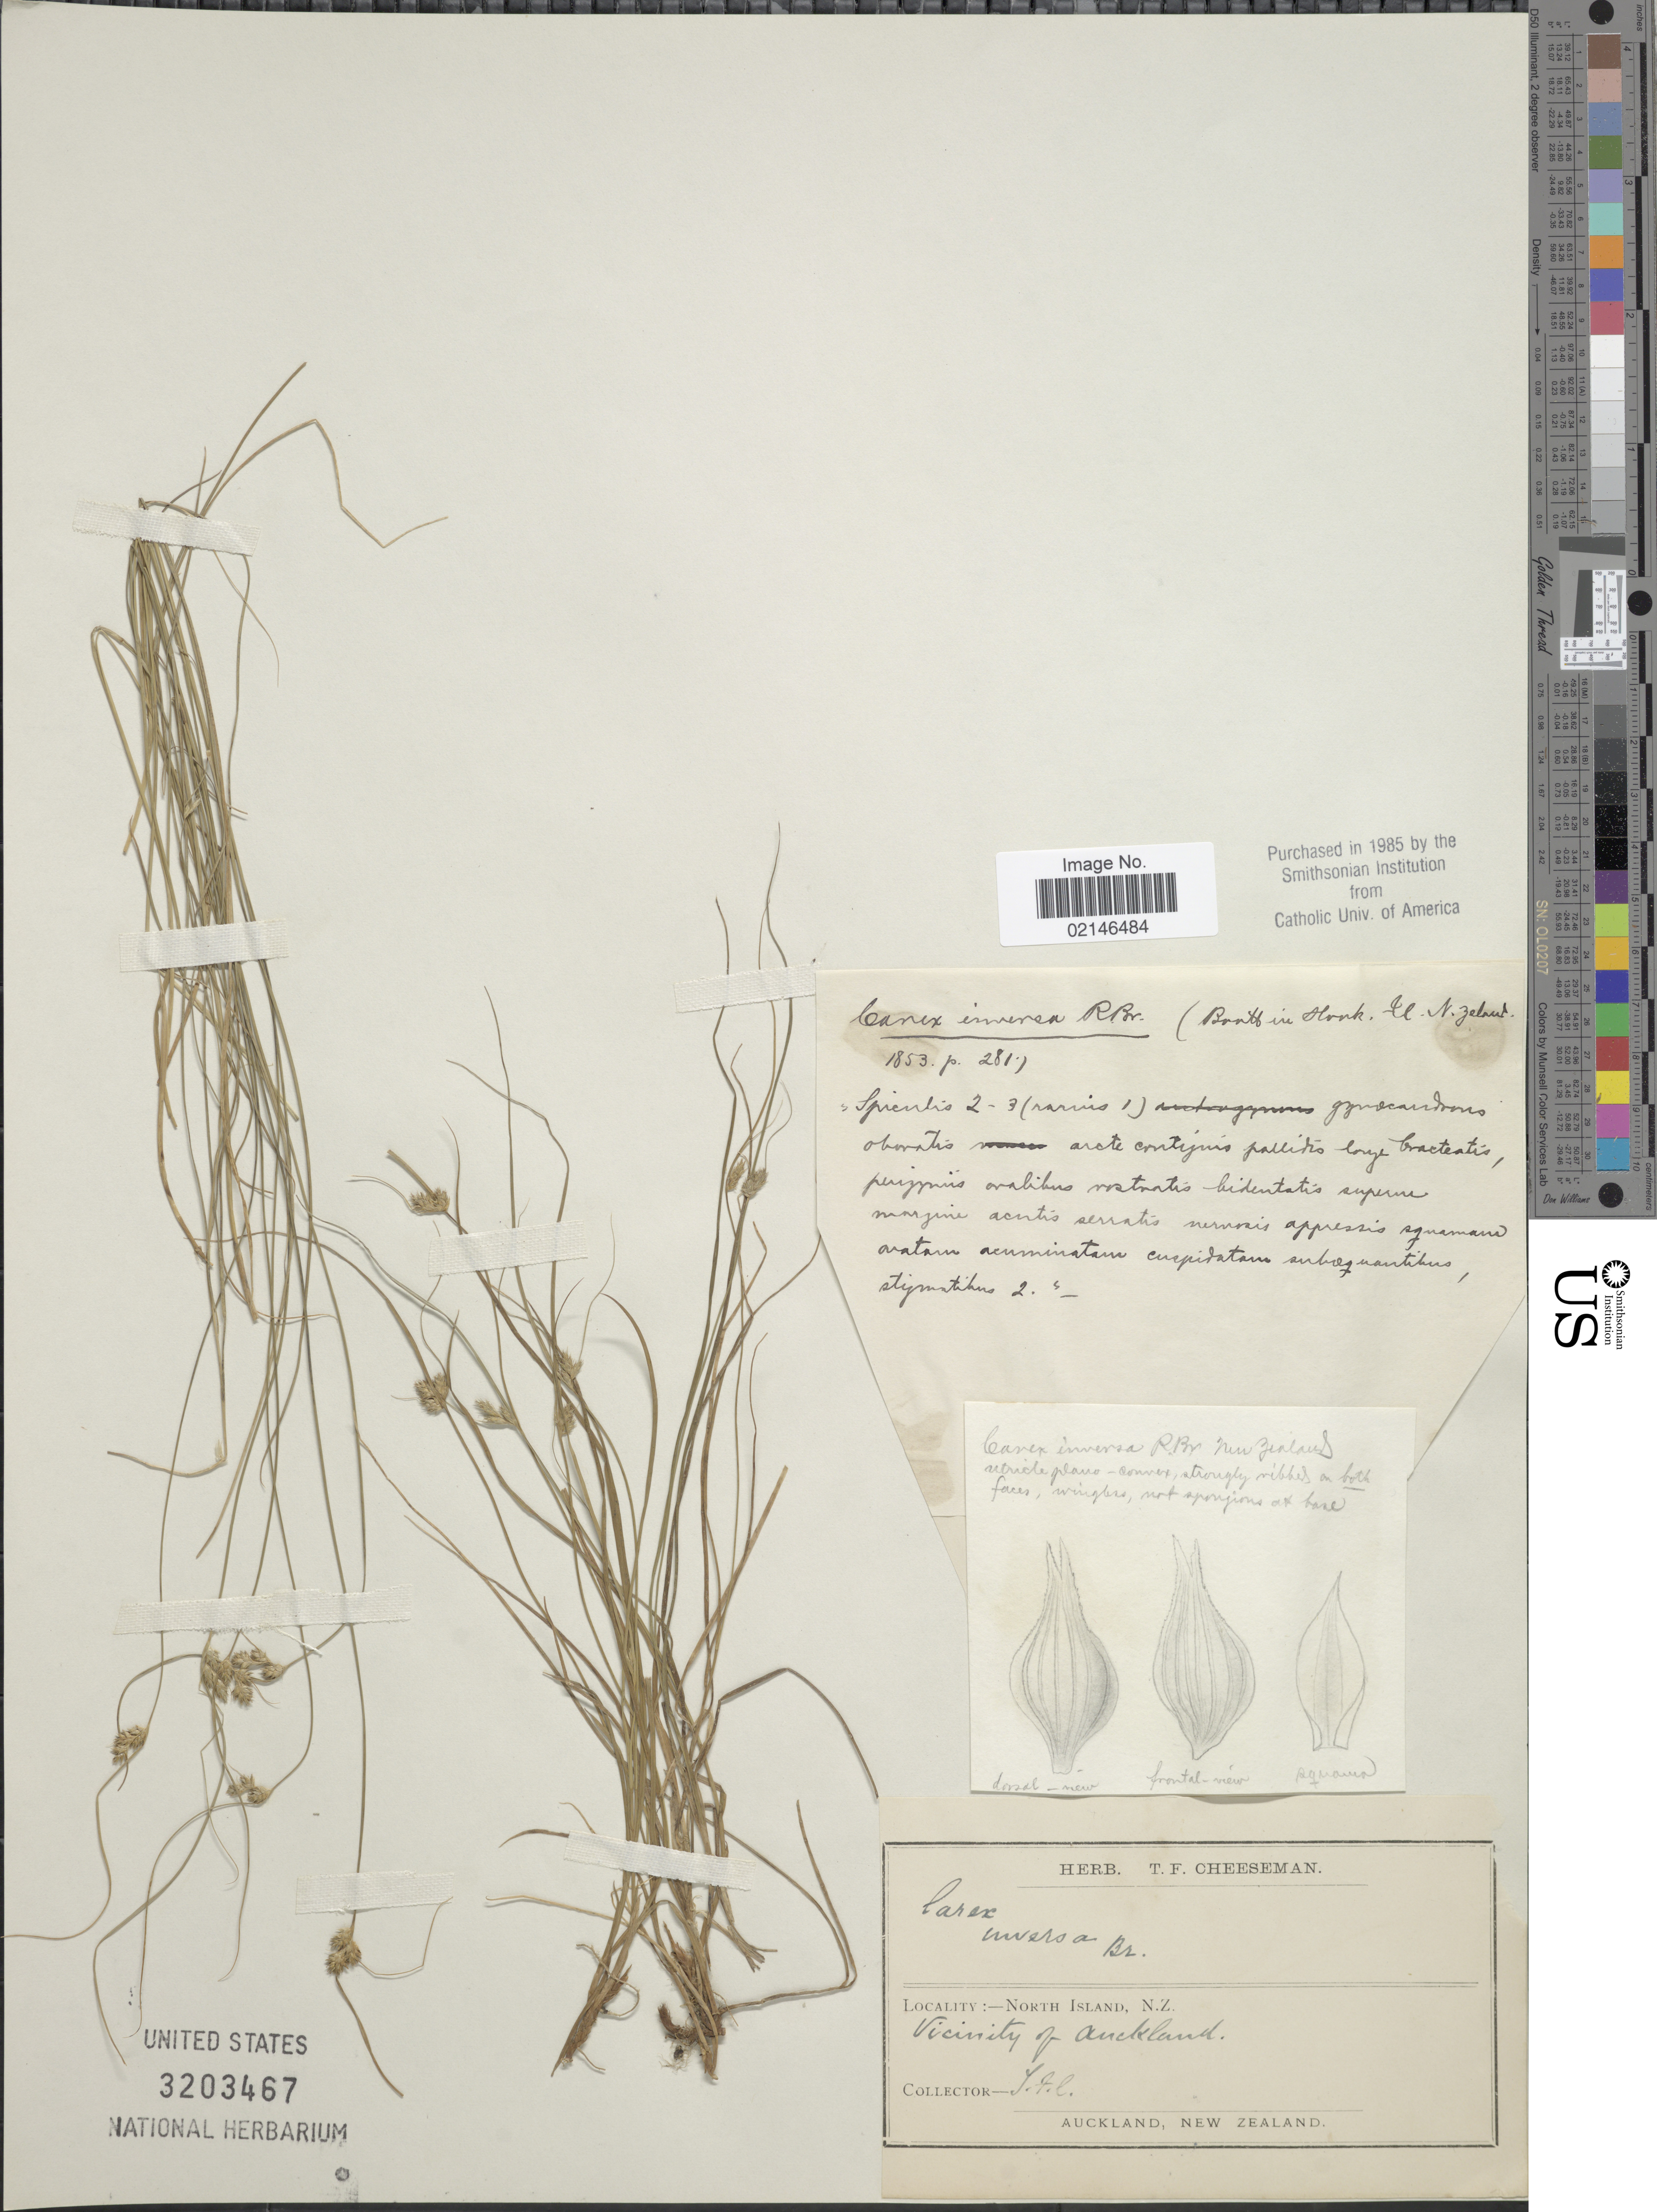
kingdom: Plantae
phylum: Tracheophyta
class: Liliopsida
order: Poales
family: Cyperaceae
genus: Carex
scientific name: Carex inversa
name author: R. Br.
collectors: T. F. Cheeseman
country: New Zealand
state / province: Auckland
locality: North Island, Vicinity of Auckland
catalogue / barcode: US 3203467